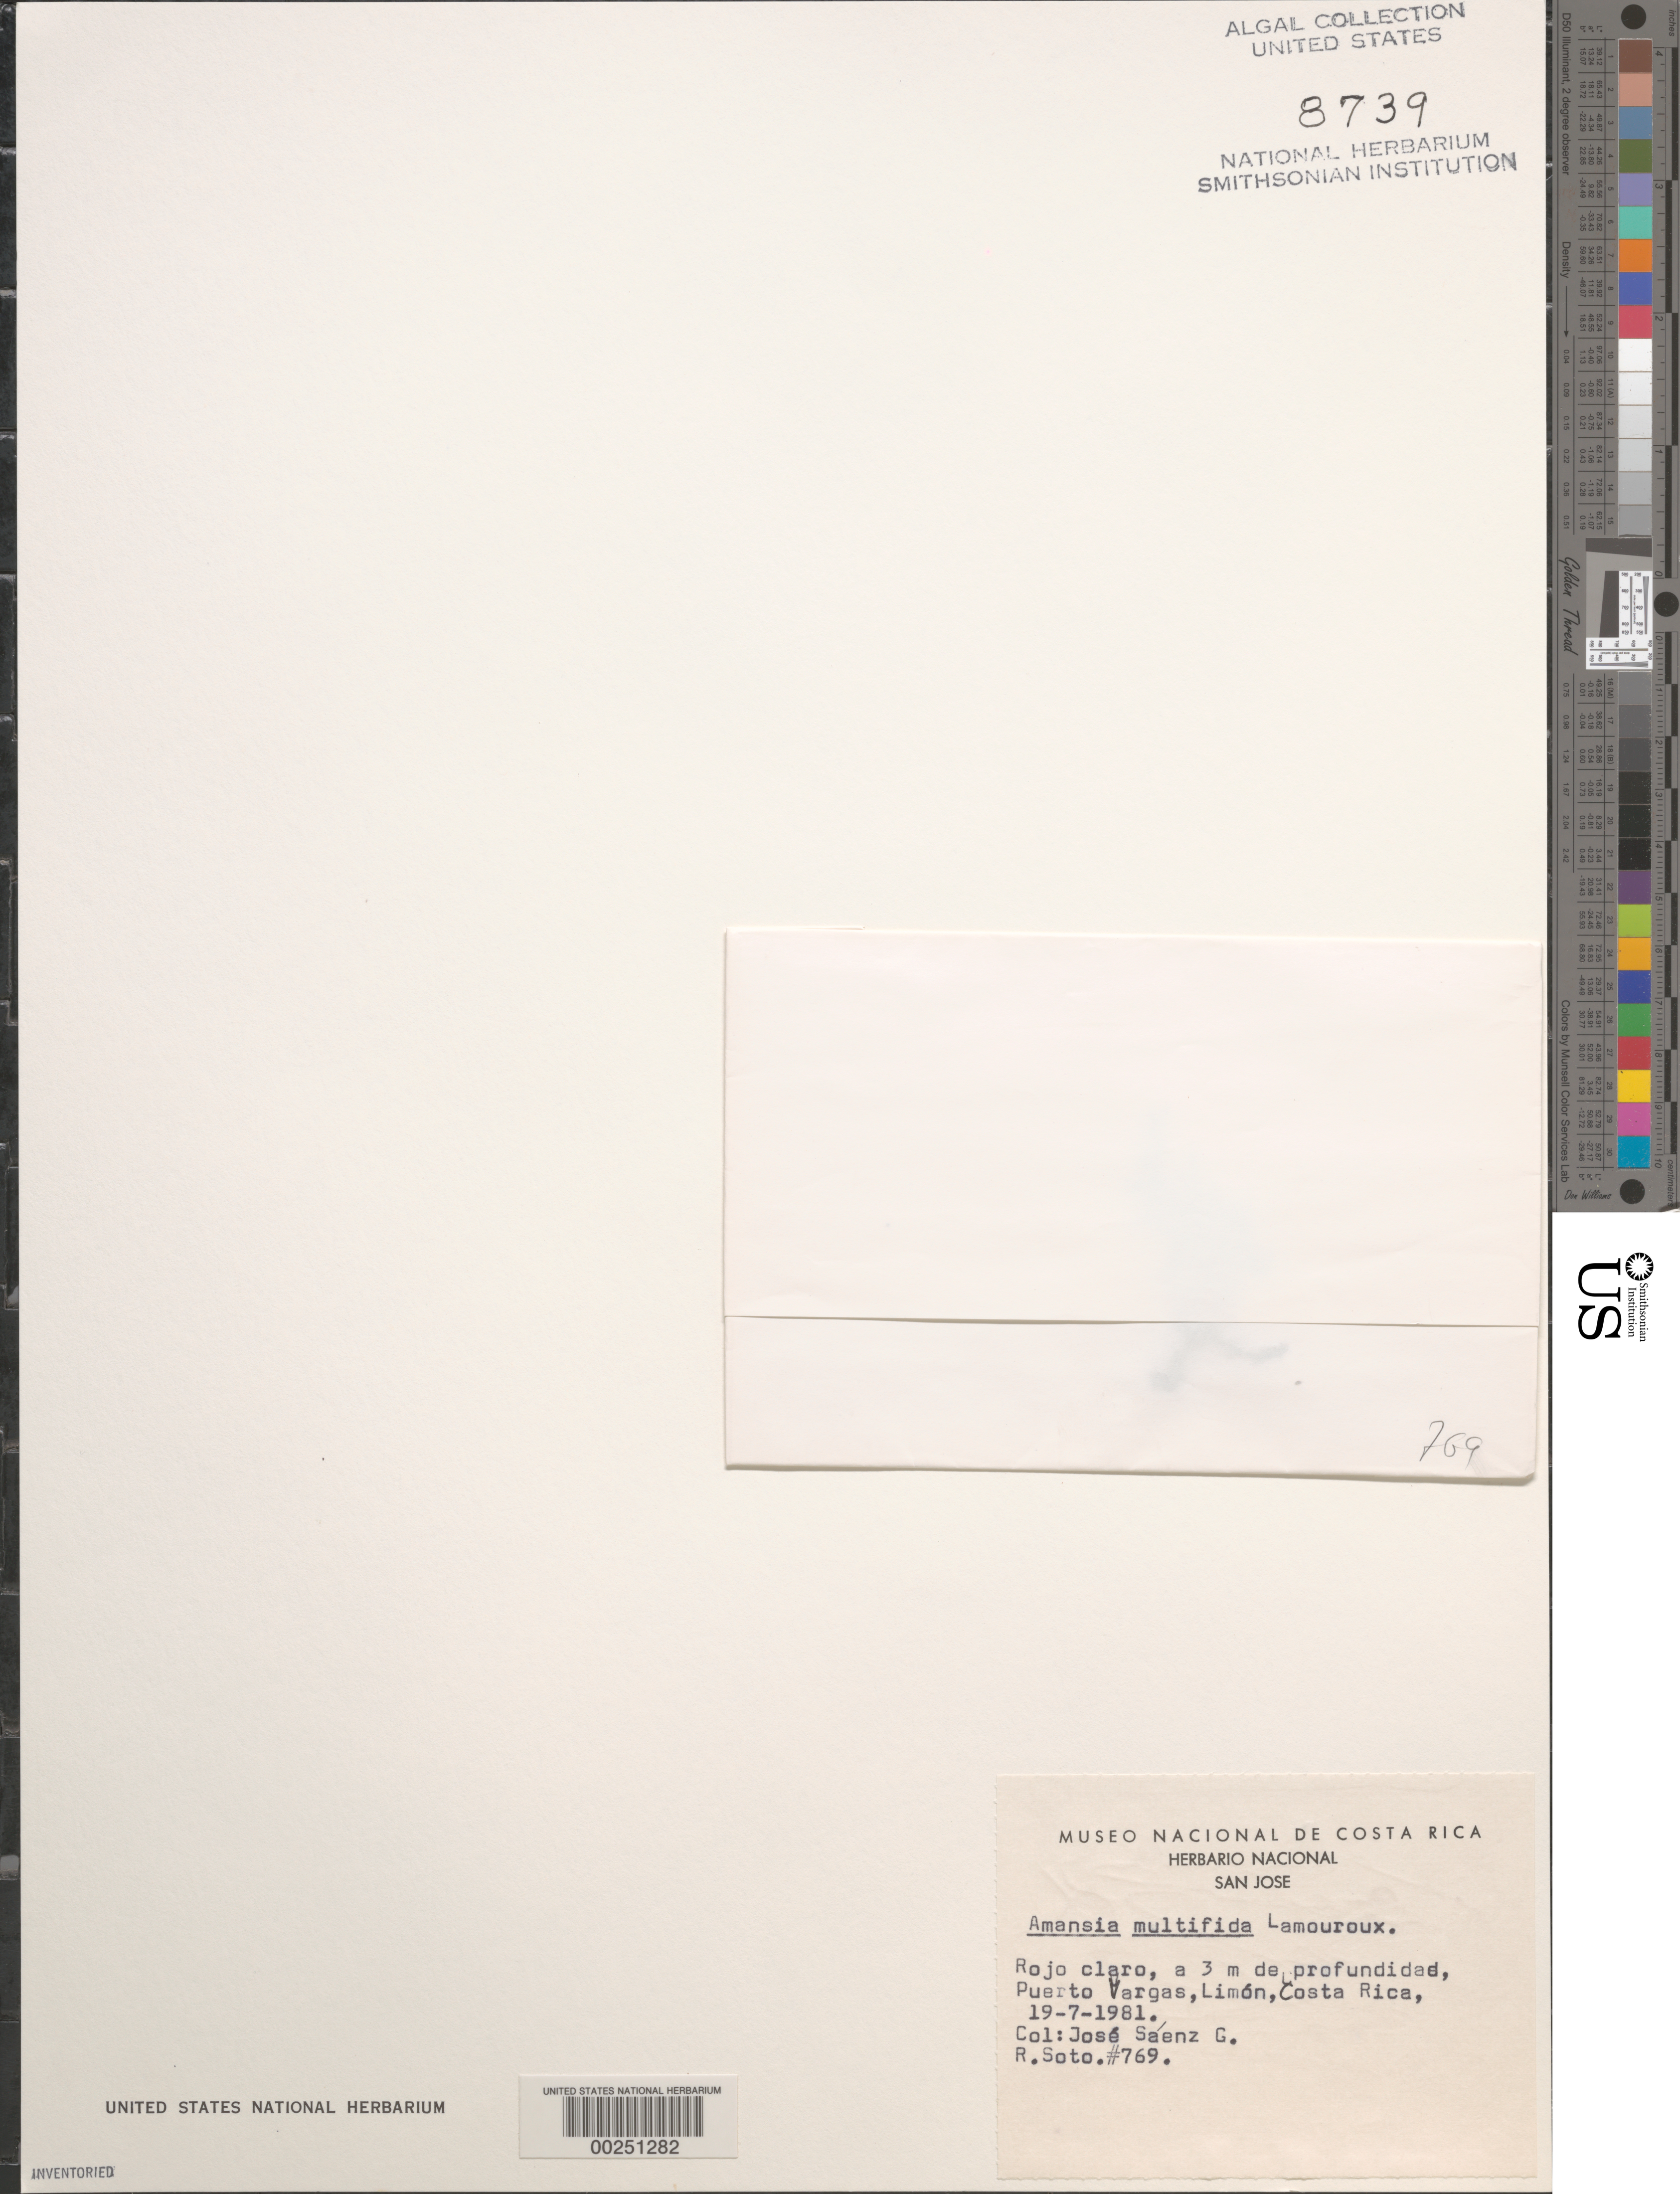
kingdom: Plantae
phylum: Rhodophyta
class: Florideophyceae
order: Ceramiales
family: Rhodomelaceae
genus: Amansia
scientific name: Amansia multifida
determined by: Soto, R.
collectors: J. Saenz G.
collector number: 769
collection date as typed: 19 Jul 1981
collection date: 1981-07-19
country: Costa Rica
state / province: Limón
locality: Puerto vargas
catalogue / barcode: US 8739